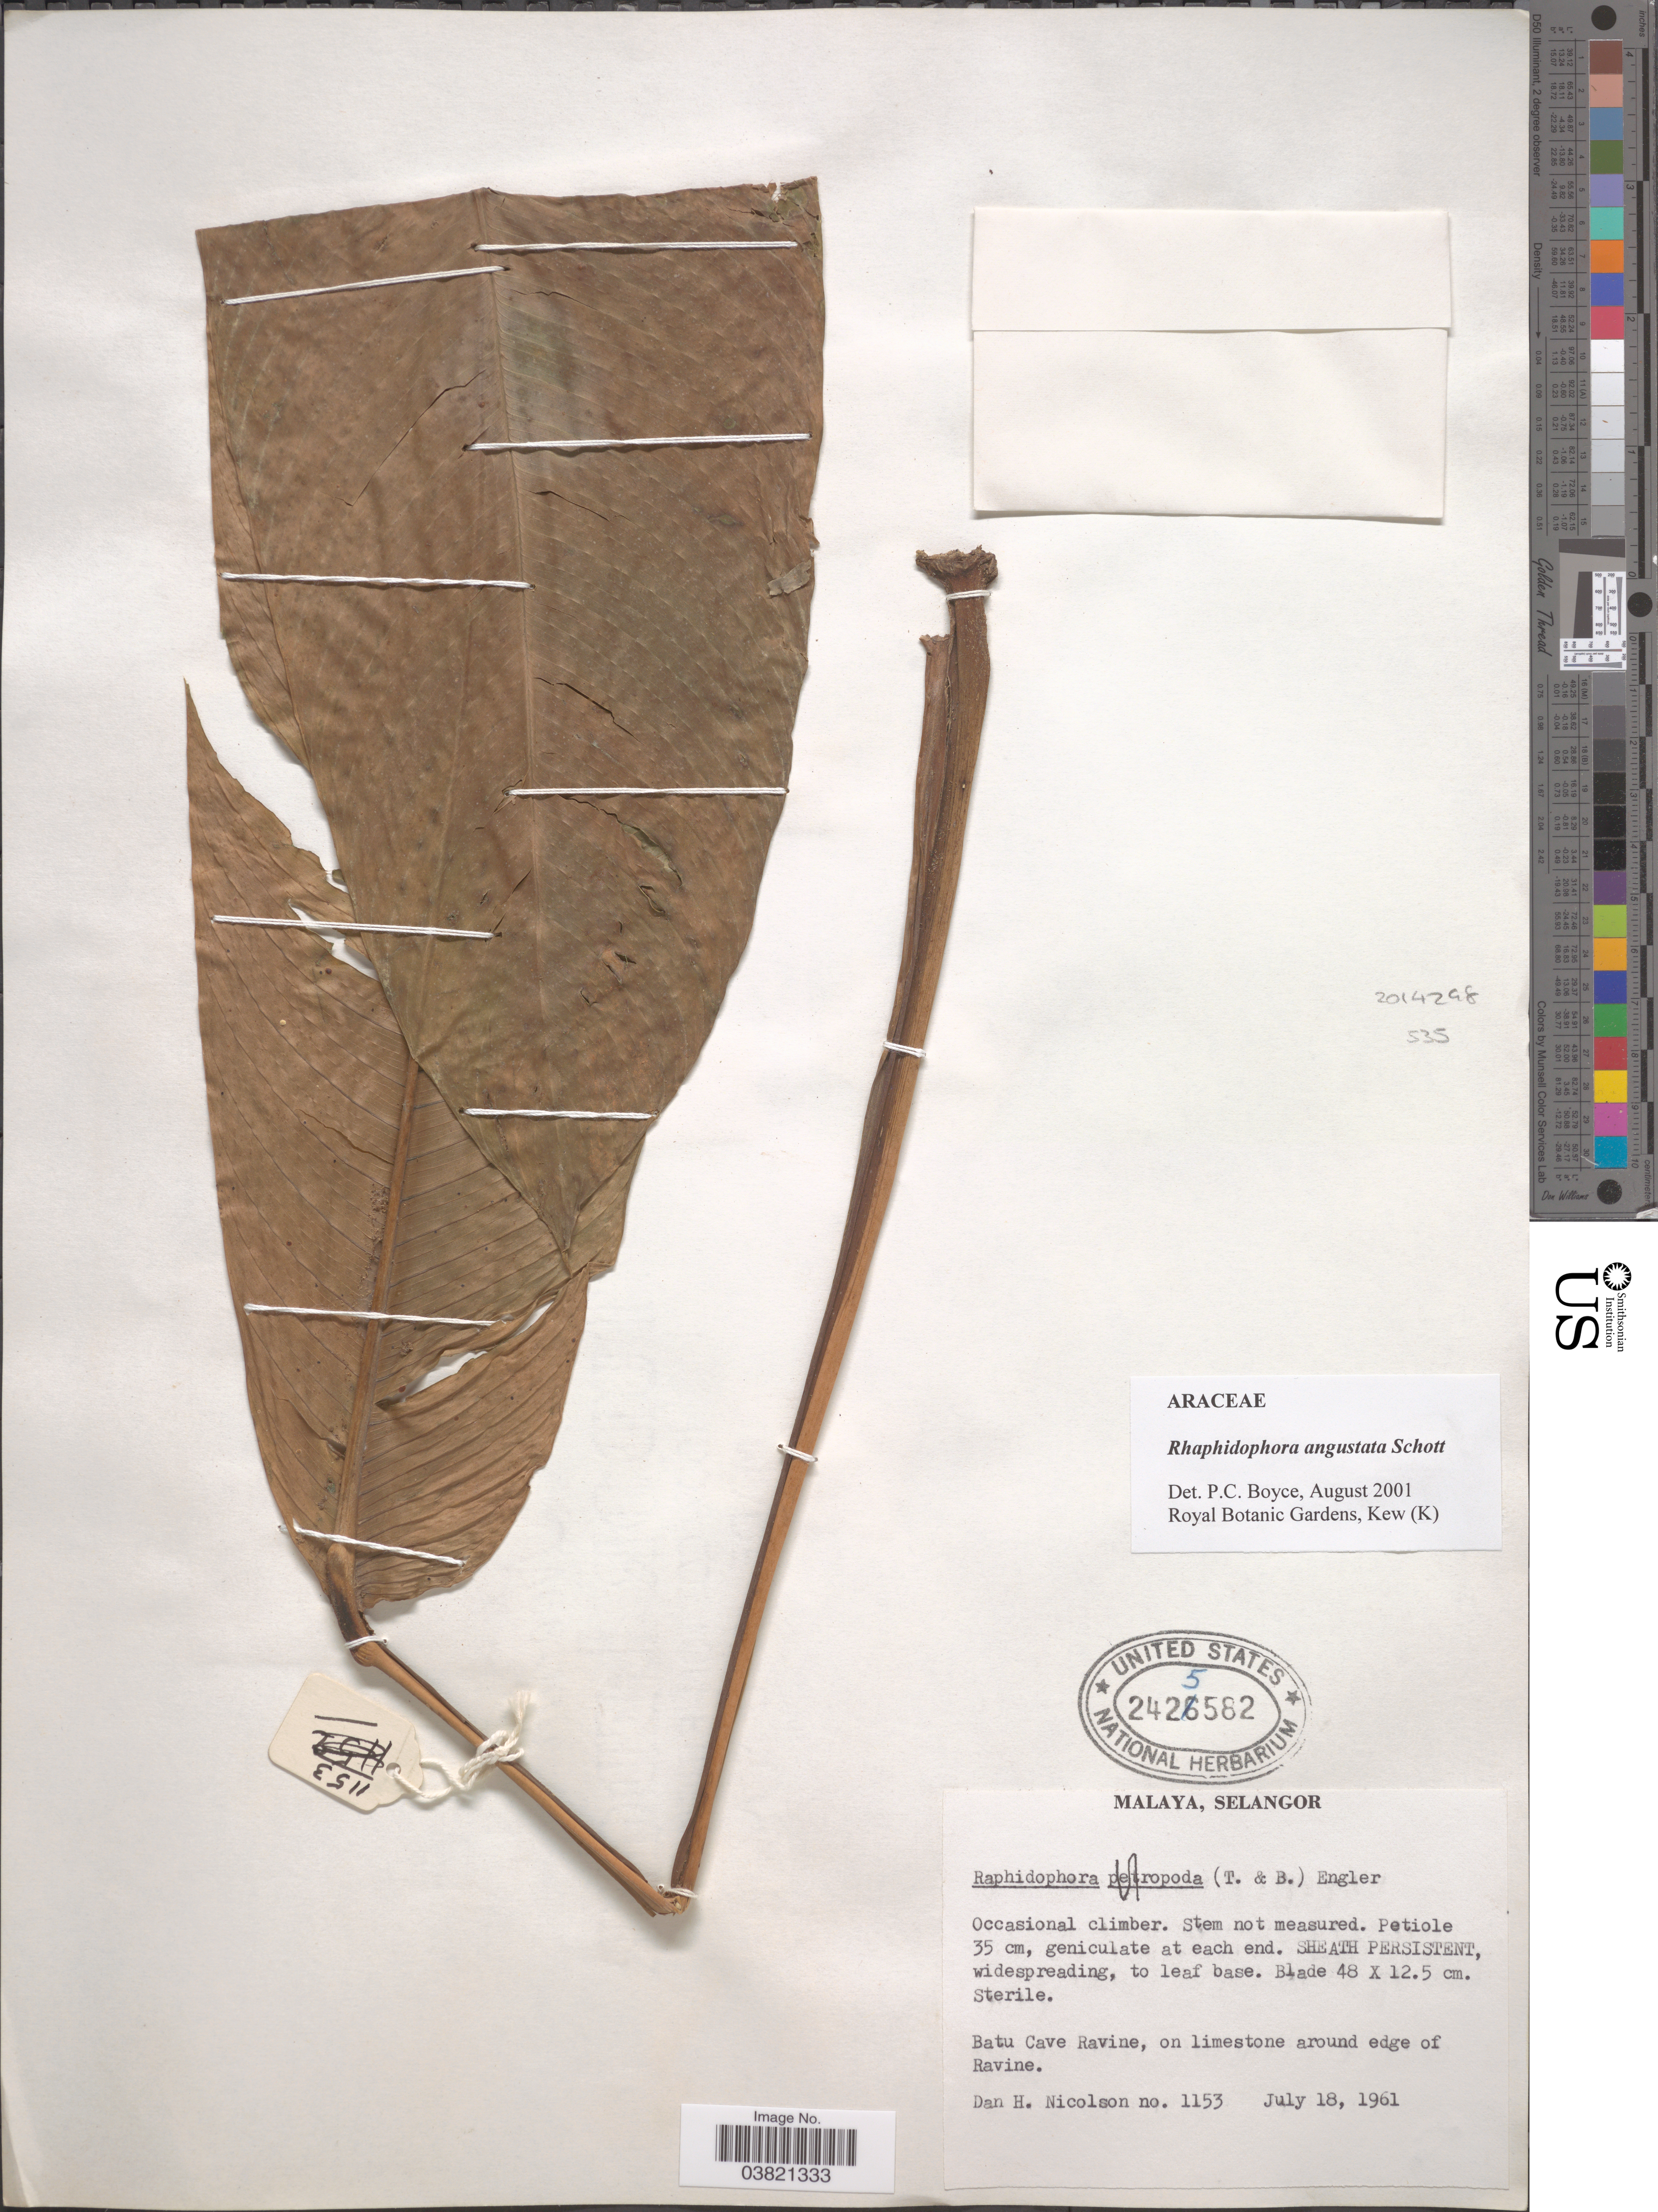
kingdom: Plantae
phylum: Tracheophyta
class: Liliopsida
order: Alismatales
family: Araceae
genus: Rhaphidophora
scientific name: Rhaphidophora angustata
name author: Schott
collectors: D. H. Nicolson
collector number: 1153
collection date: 1961-07-18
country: Malaysia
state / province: Selangor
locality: Malaya. Batu Cave Ravine, on limestone around edge of Ravine.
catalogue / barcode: US 2425582